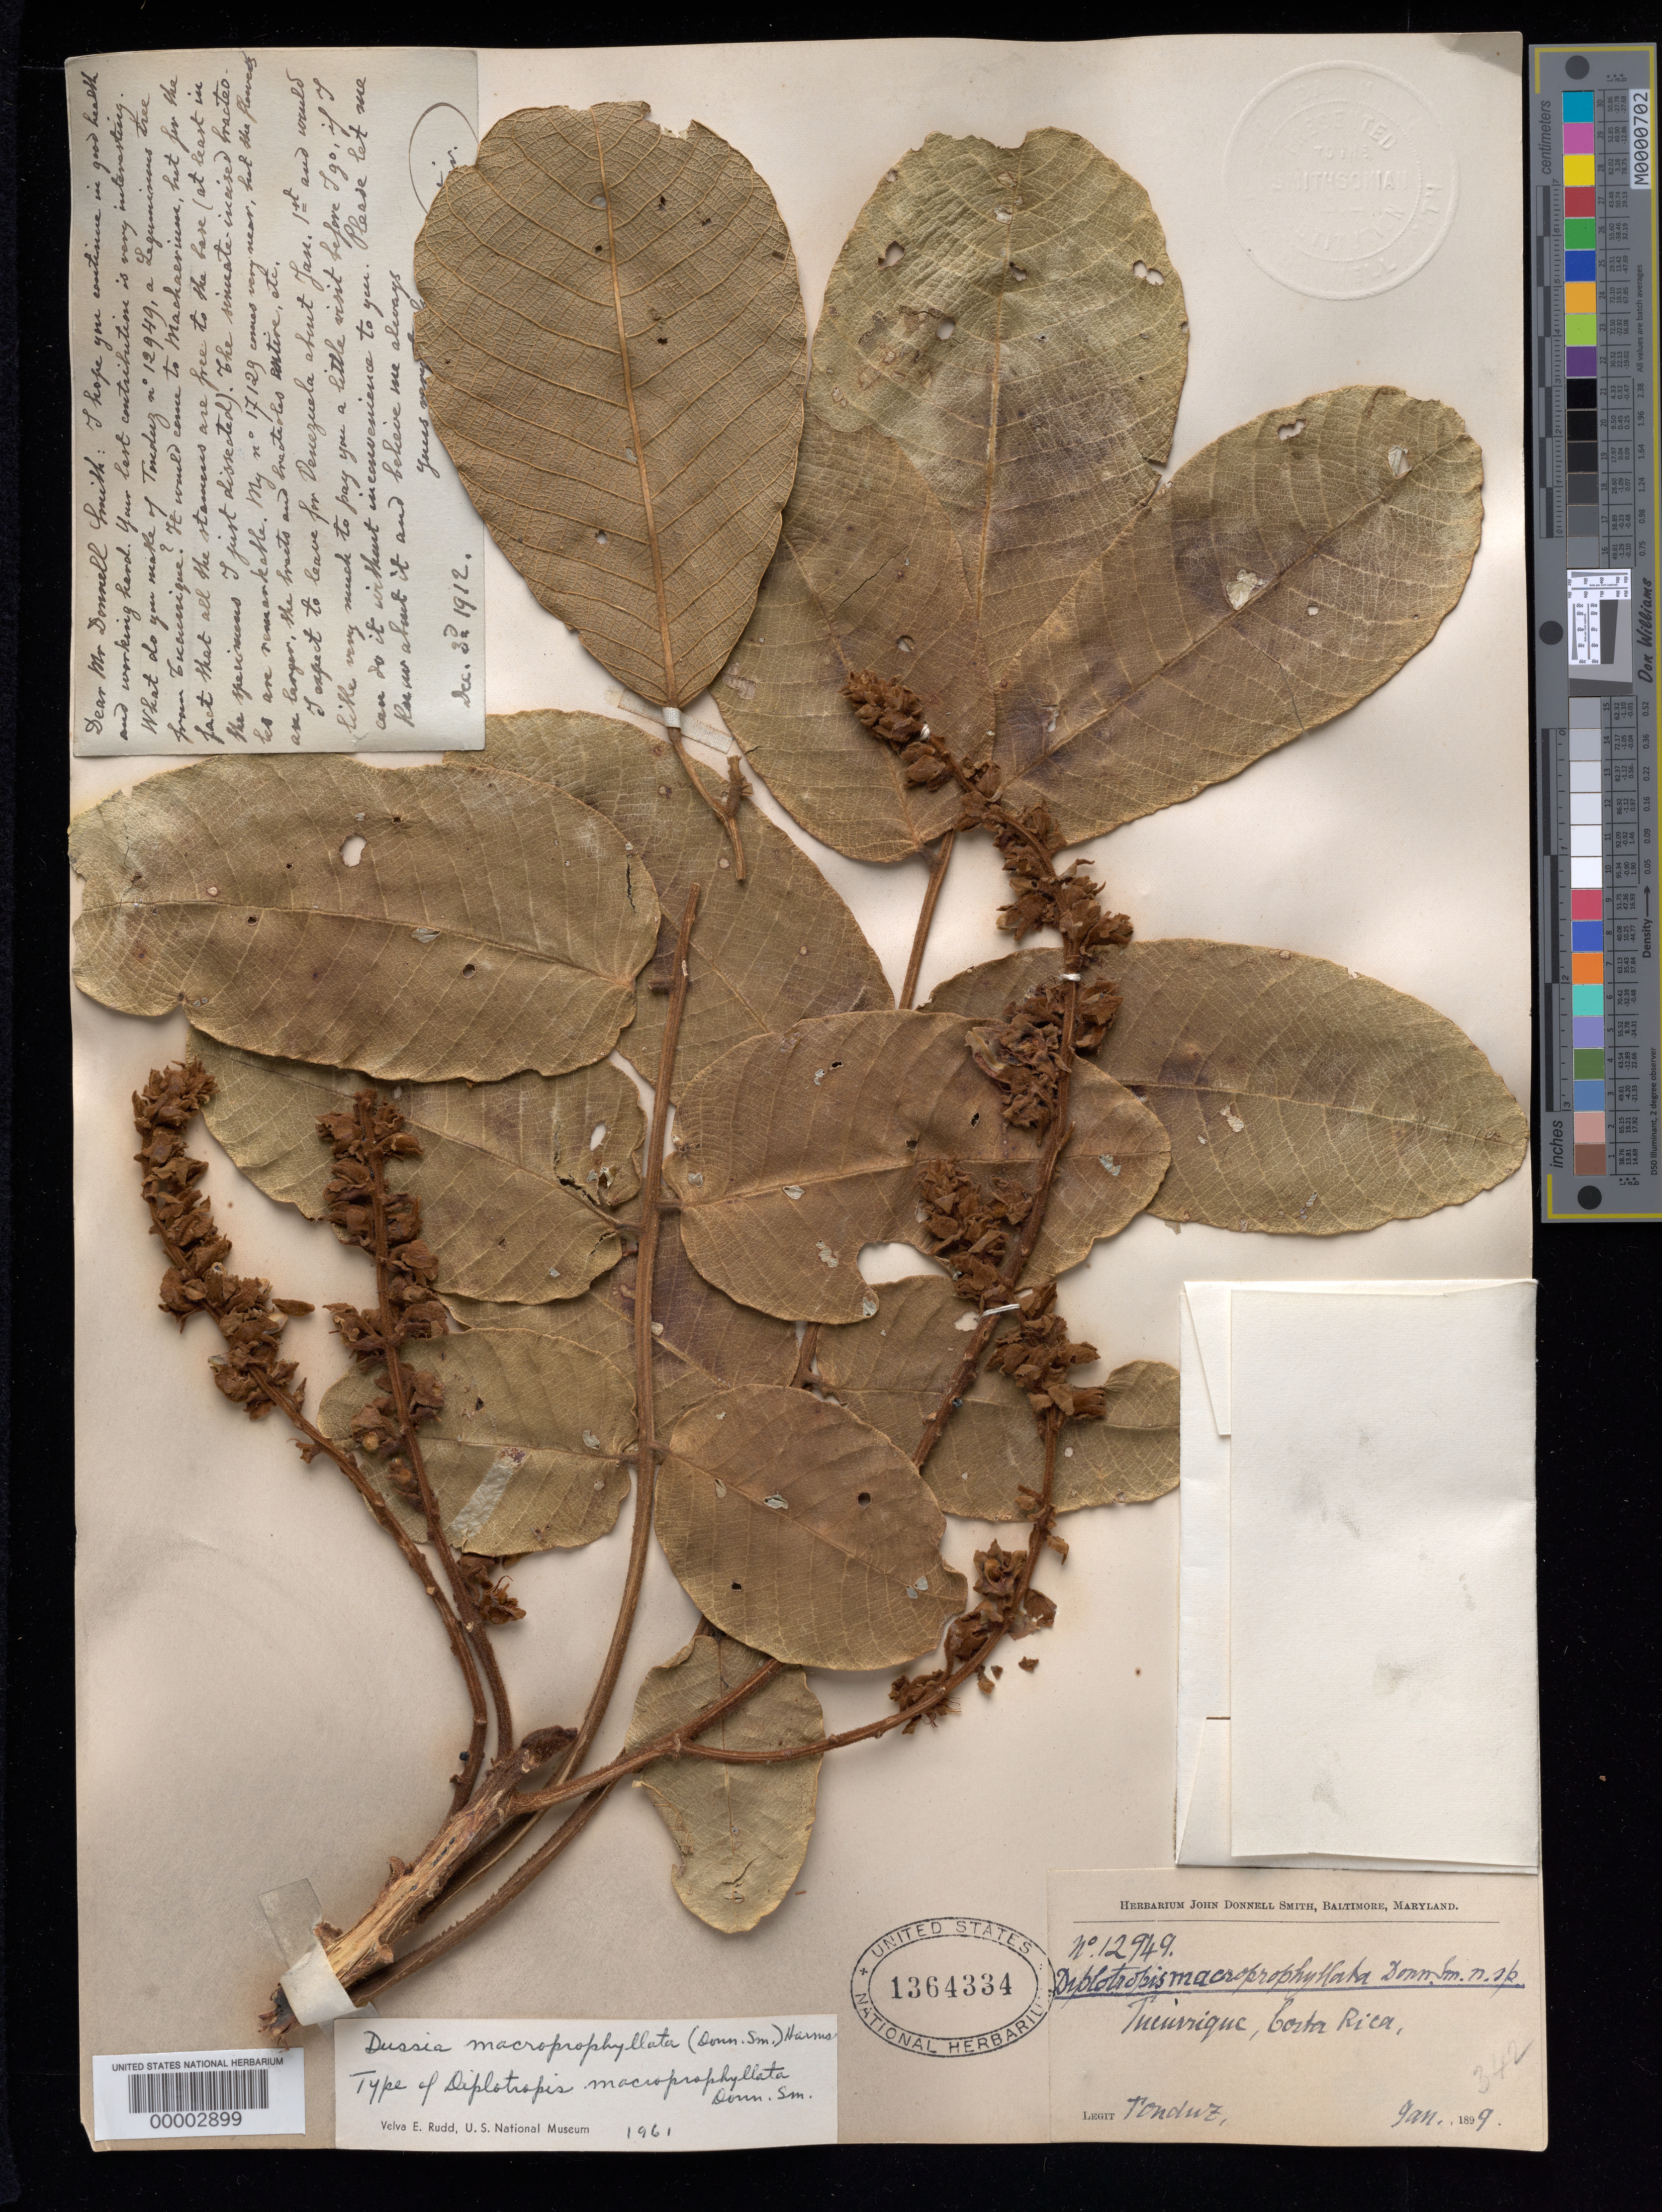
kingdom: Plantae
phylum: Tracheophyta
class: Magnoliopsida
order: Fabales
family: Fabaceae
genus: Diplotropis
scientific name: Diplotropis macroprophyllata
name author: Donn. Sm.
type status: Type Collection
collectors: A. Tonduz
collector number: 12949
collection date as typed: Jan 1899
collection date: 1899-01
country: Costa Rica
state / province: Cartago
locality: Las Vueltas, Tucurrue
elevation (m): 635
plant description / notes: One of 3 sheets (holotype? syntypes? USNH 1364333, 1364334, 1364335) received ex John Donnell Smith herbarium. Unclear whether these sheets should be considered a single holotype, or lectotypified by Rudd (this sheet, USNH 1364334, annotated by her as "type" but not explicitly cited as such in her revision)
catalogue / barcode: US 1364334